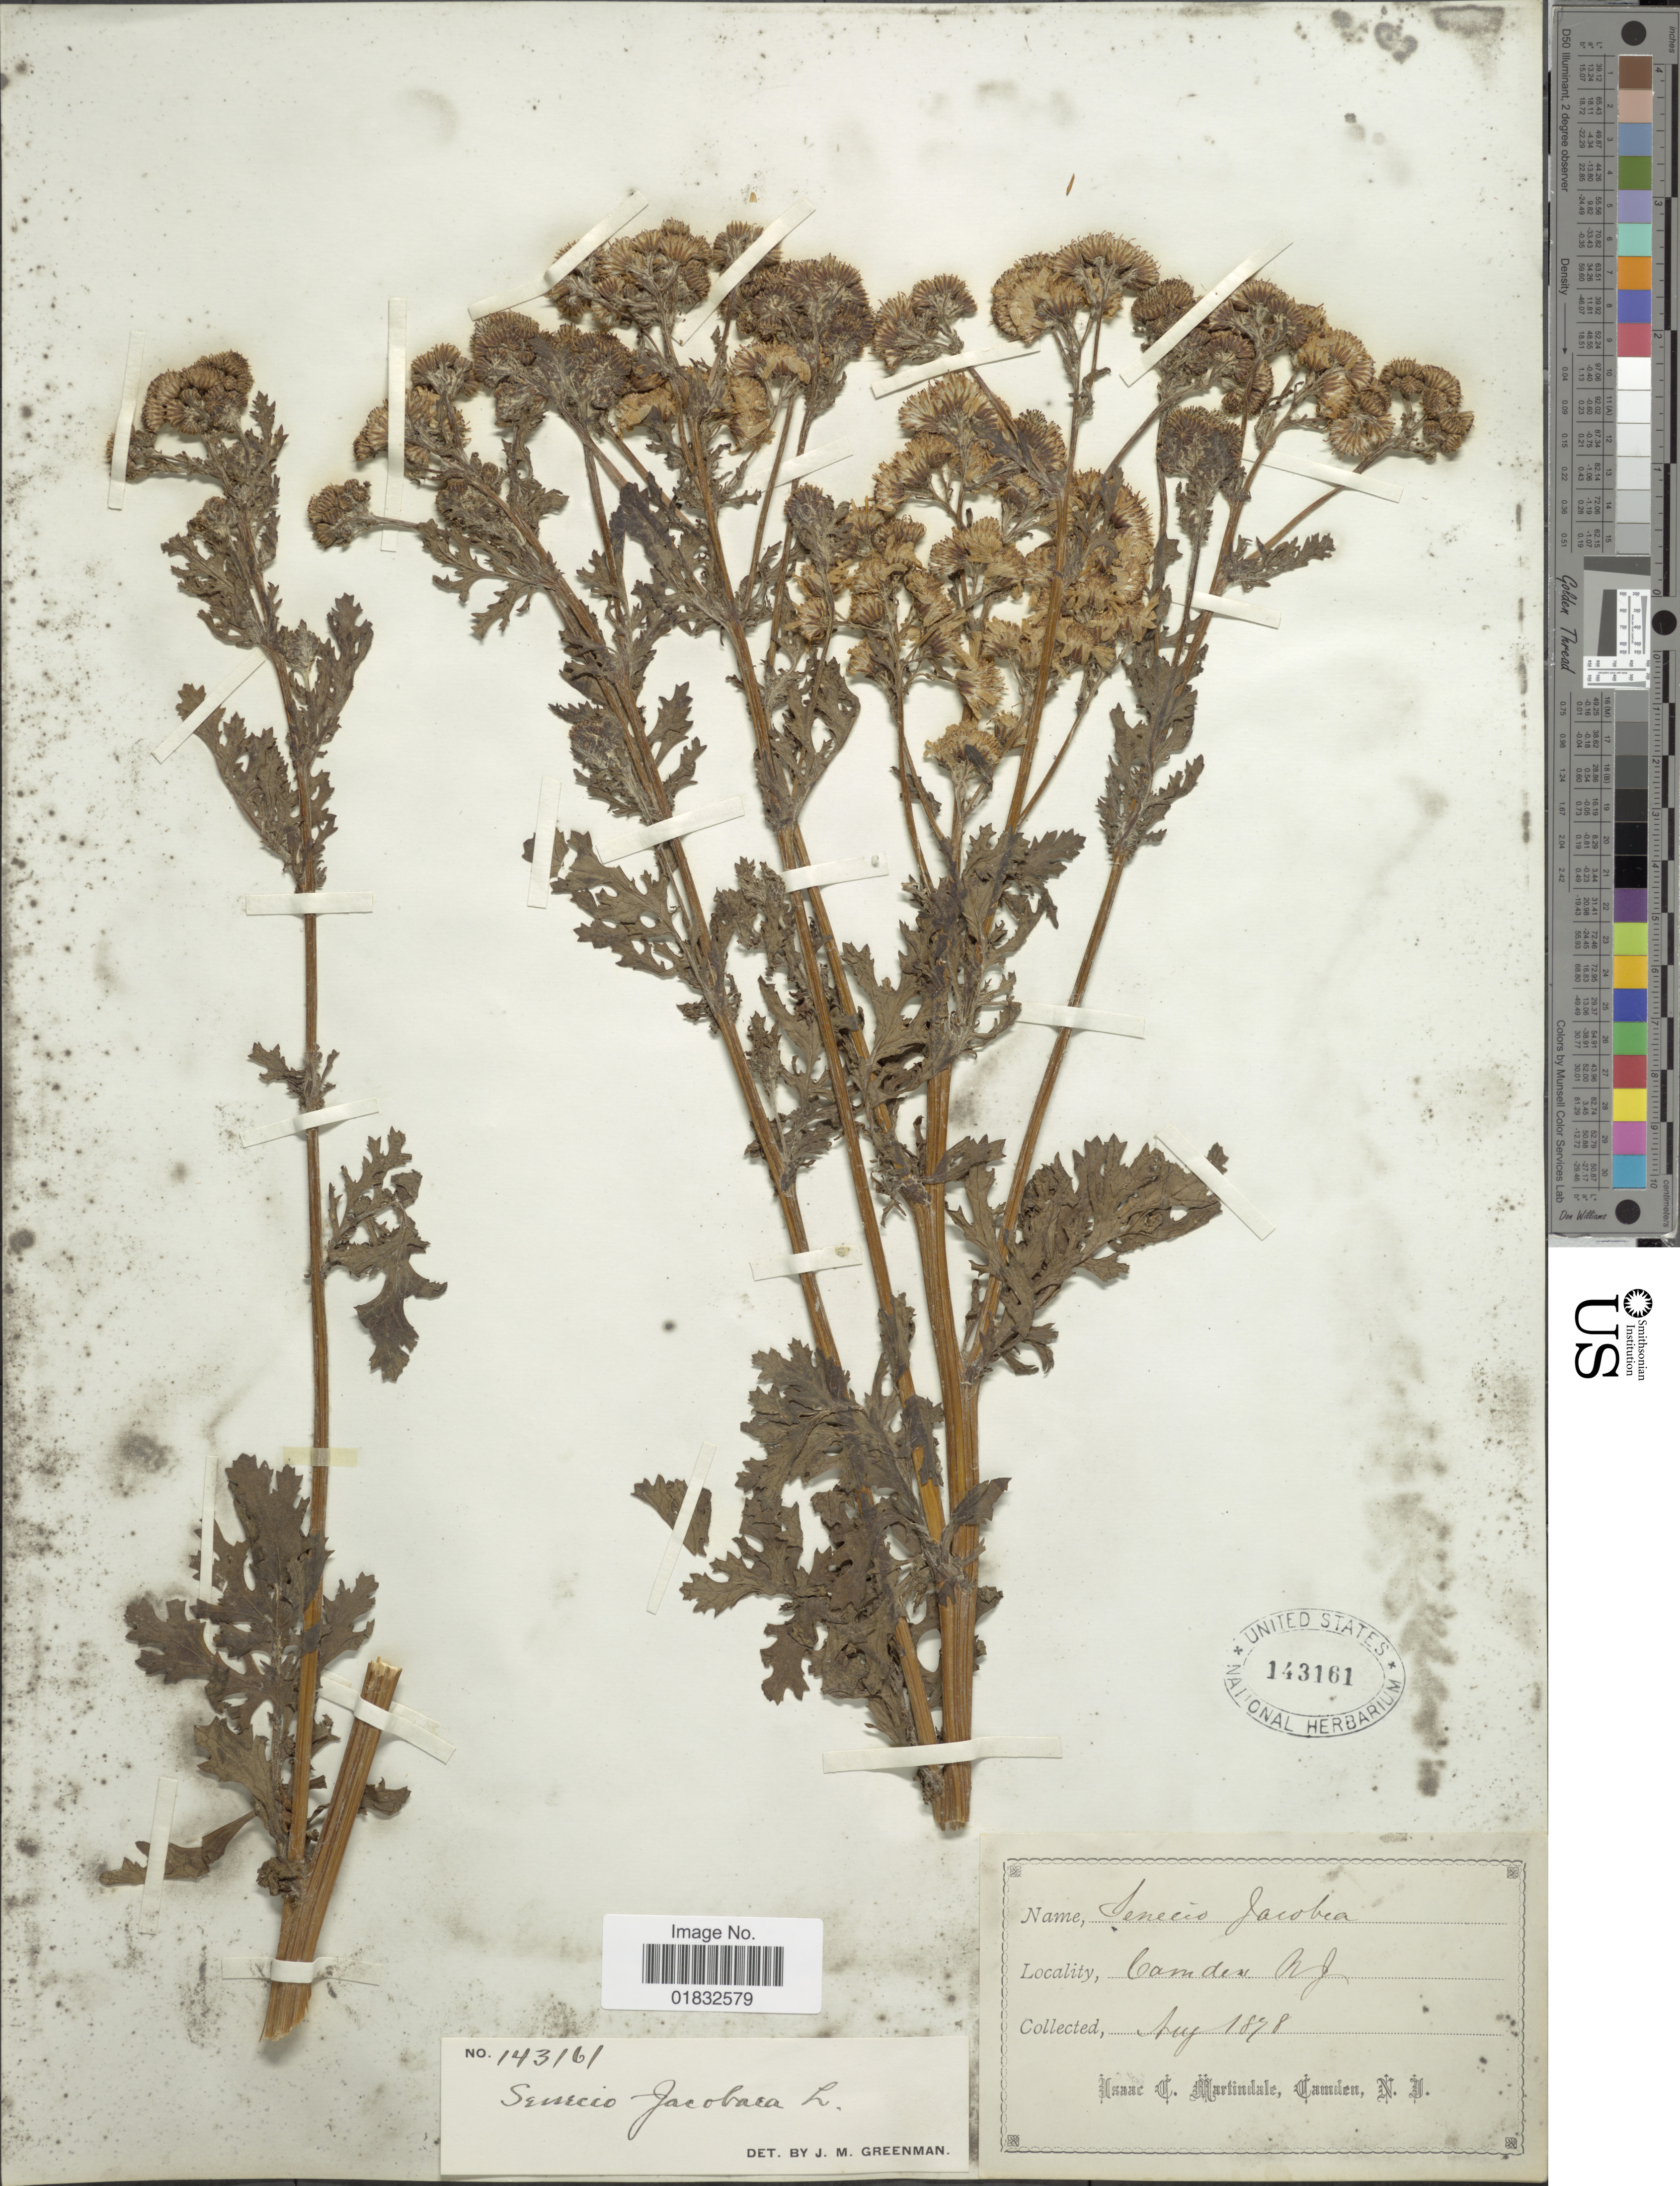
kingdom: Plantae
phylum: Tracheophyta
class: Magnoliopsida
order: Asterales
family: Asteraceae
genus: Jacobaea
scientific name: Jacobaea vulgaris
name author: Gaertn.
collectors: I. C. Martindale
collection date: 1898-08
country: United States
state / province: New Jersey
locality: Camden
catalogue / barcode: US 143161